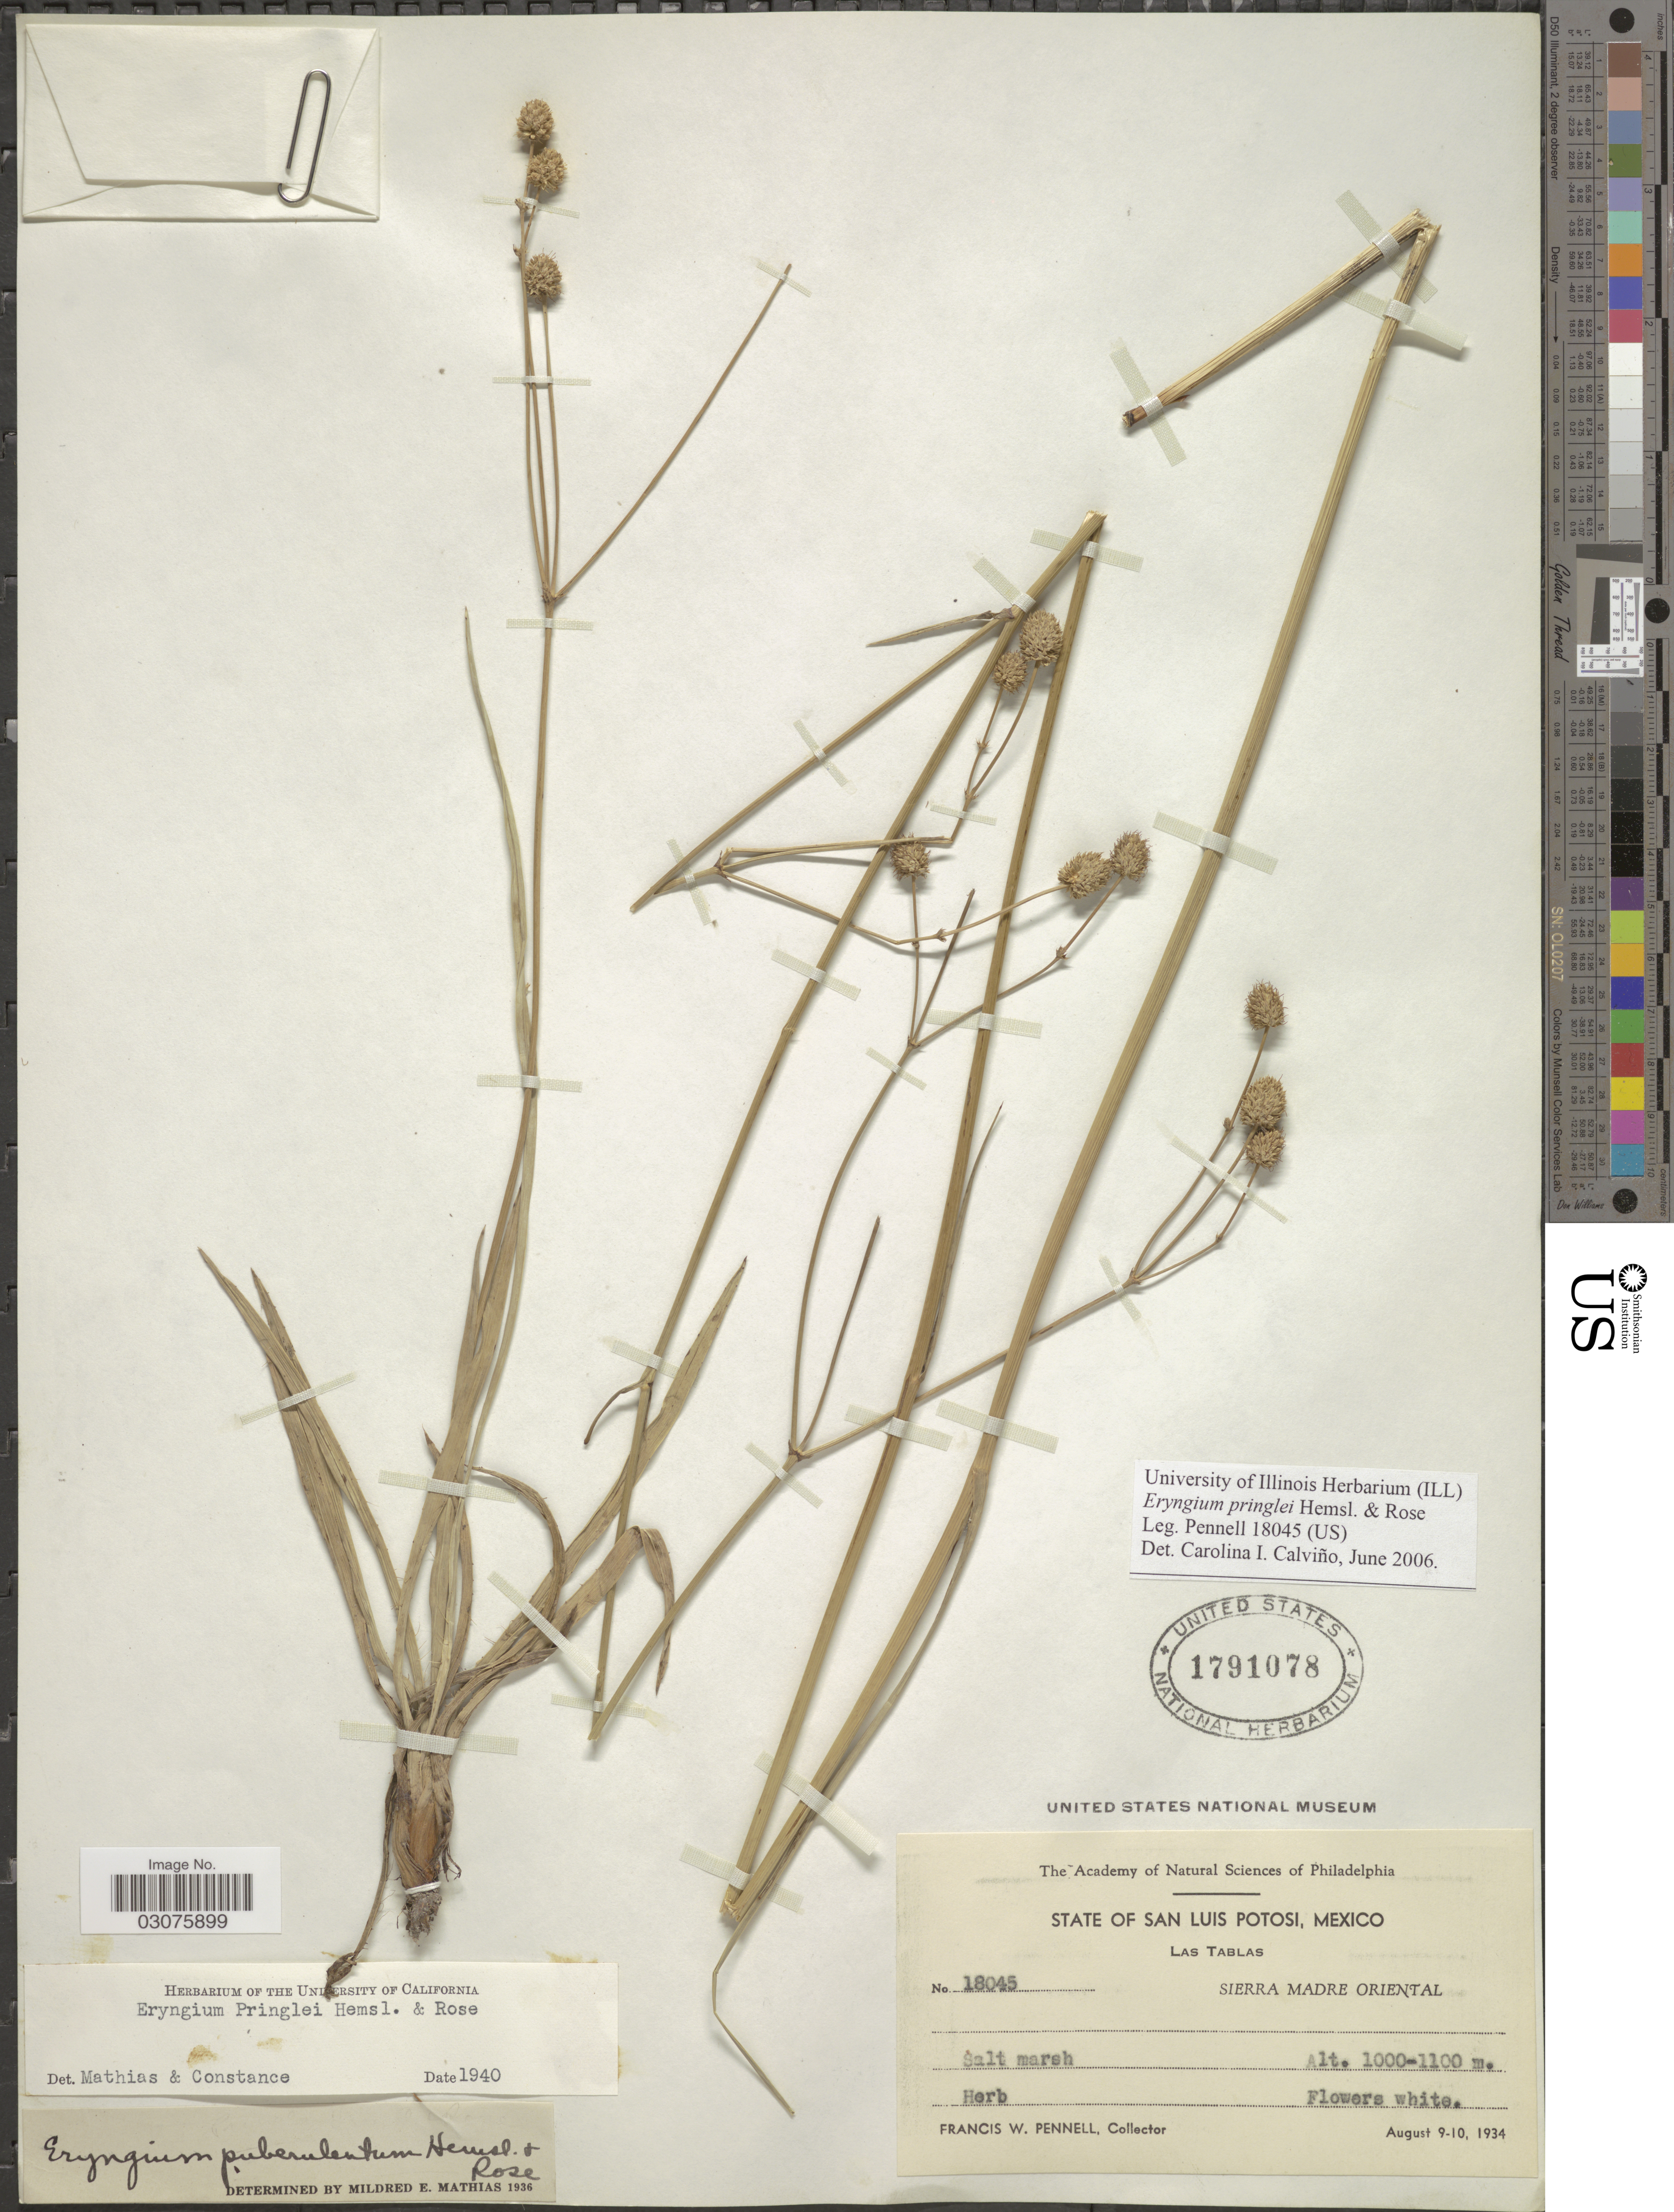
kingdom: Plantae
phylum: Tracheophyta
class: Magnoliopsida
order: Apiales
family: Apiaceae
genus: Eryngium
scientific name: Eryngium pringlei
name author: Hemsl. & Rose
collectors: F. W. Pennell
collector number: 18045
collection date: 1934-08-09/1934-08-10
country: Mexico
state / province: San Luis Potosí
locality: State of San Luis Potosi. Las Tablas. Sierra Madre Occidental.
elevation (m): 1000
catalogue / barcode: US 1791078